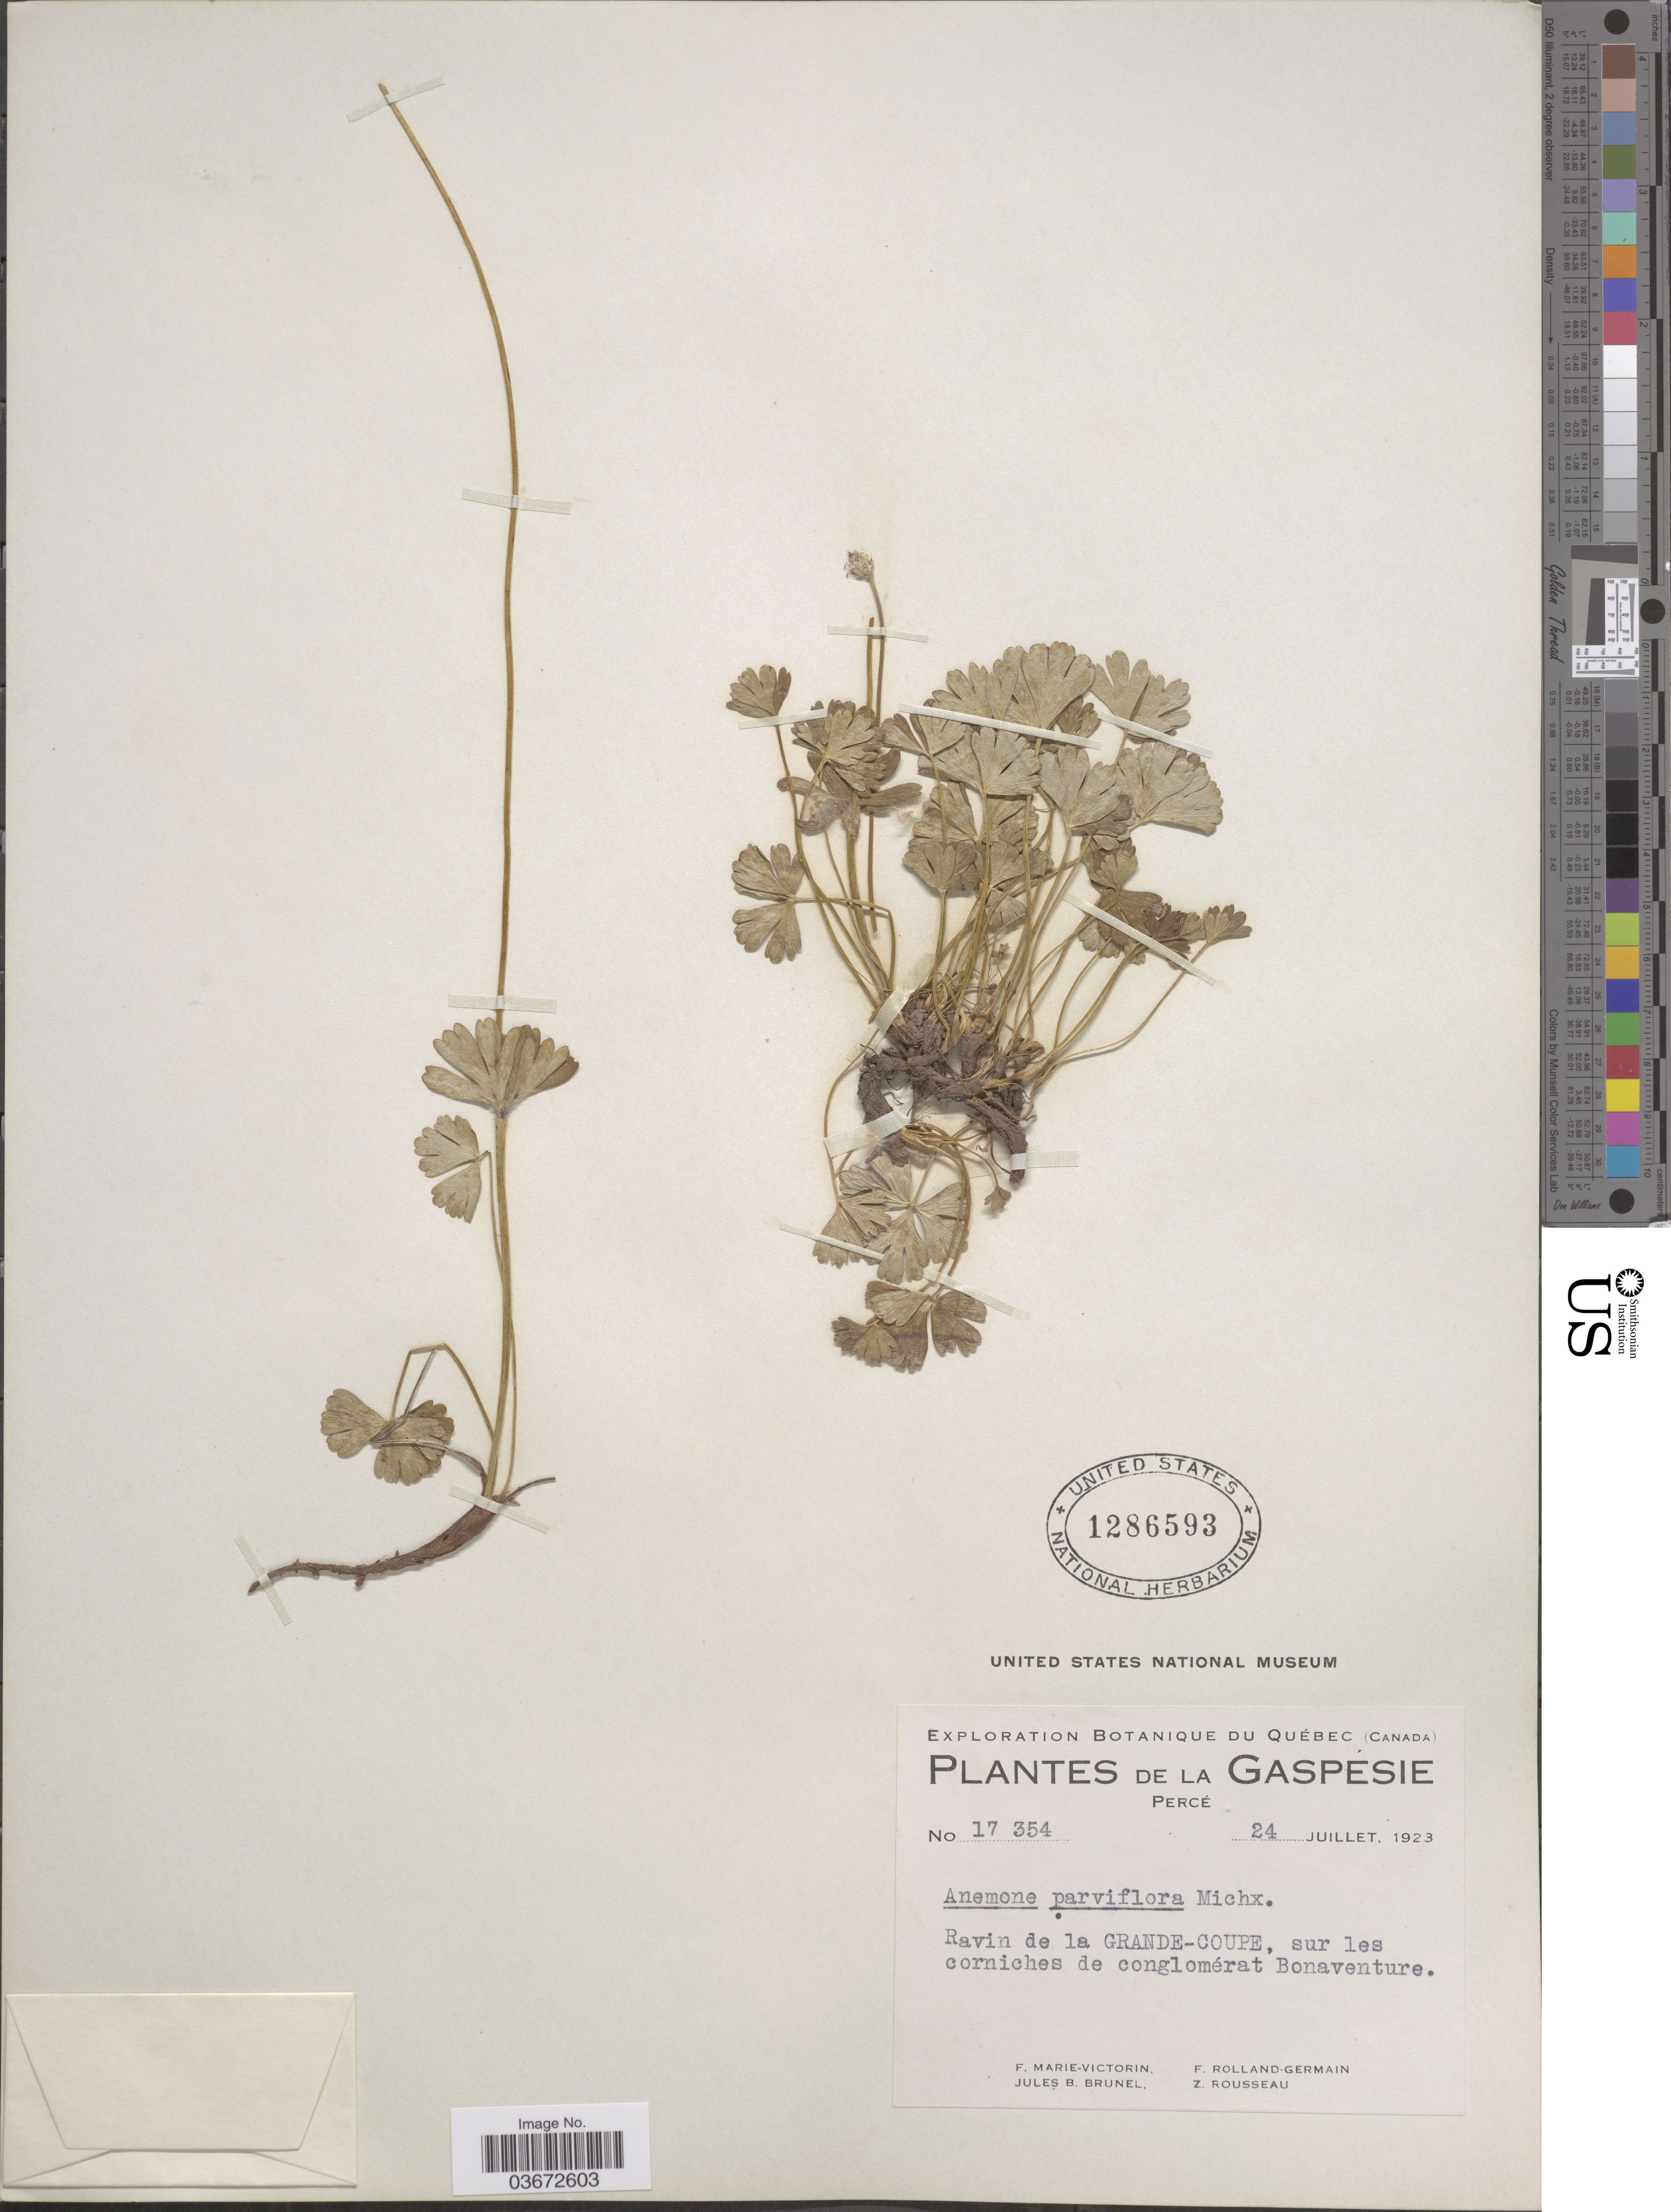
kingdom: Plantae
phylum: Tracheophyta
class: Magnoliopsida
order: Ranunculales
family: Ranunculaceae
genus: Anemone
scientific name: Anemone parviflora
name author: Michx.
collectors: F. Marie-Victorin, J. Brunel, Rolland-Germain & Z. Rousseau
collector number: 17354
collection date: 1923-07-24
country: Canada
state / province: Quebec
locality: Gaspésie. Percé. Ravin de la Grande-Coupe, sur les corniches de conglomérat Bonaventure.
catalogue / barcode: US 1286593